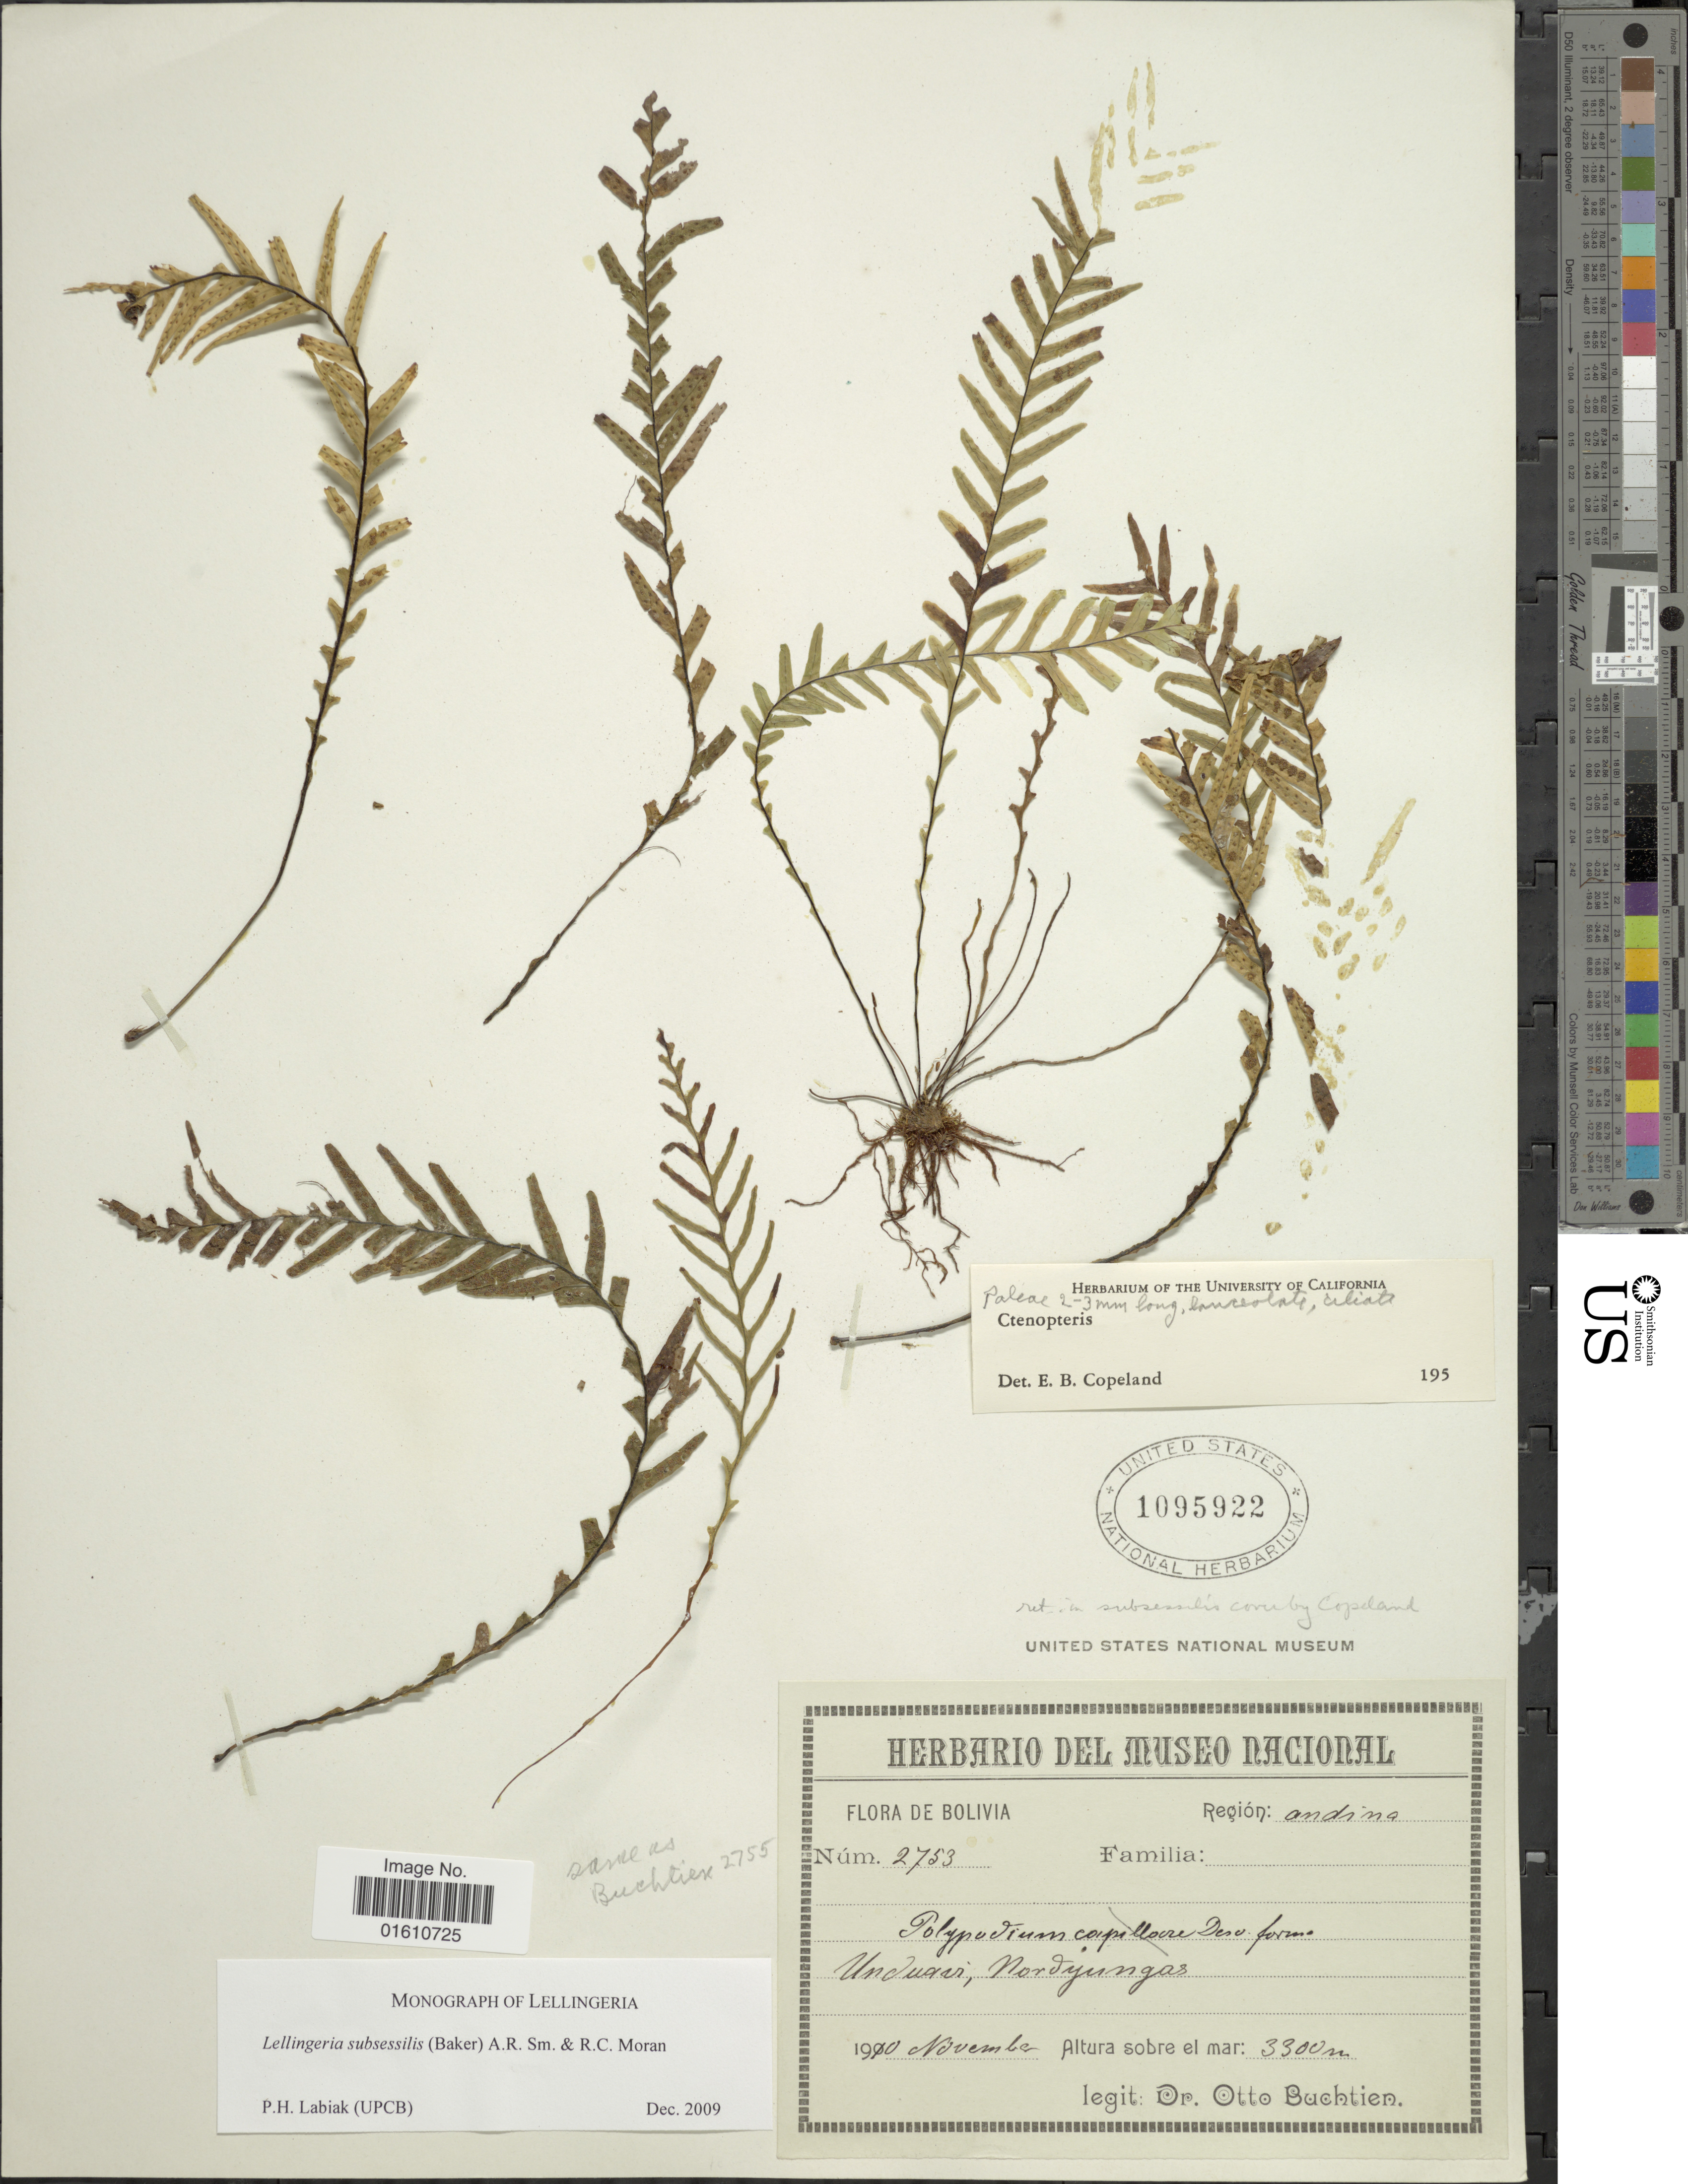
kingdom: Plantae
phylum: Tracheophyta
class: Polypodiopsida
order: Polypodiales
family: Polypodiaceae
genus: Lellingeria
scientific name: Lellingeria subsessilis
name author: (Baker) A.R. Sm. & R.C. Moran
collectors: O. Buchtien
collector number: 2753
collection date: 1910-11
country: Bolivia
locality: Unduavi, Nordyungas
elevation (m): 3300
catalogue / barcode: US 1095922